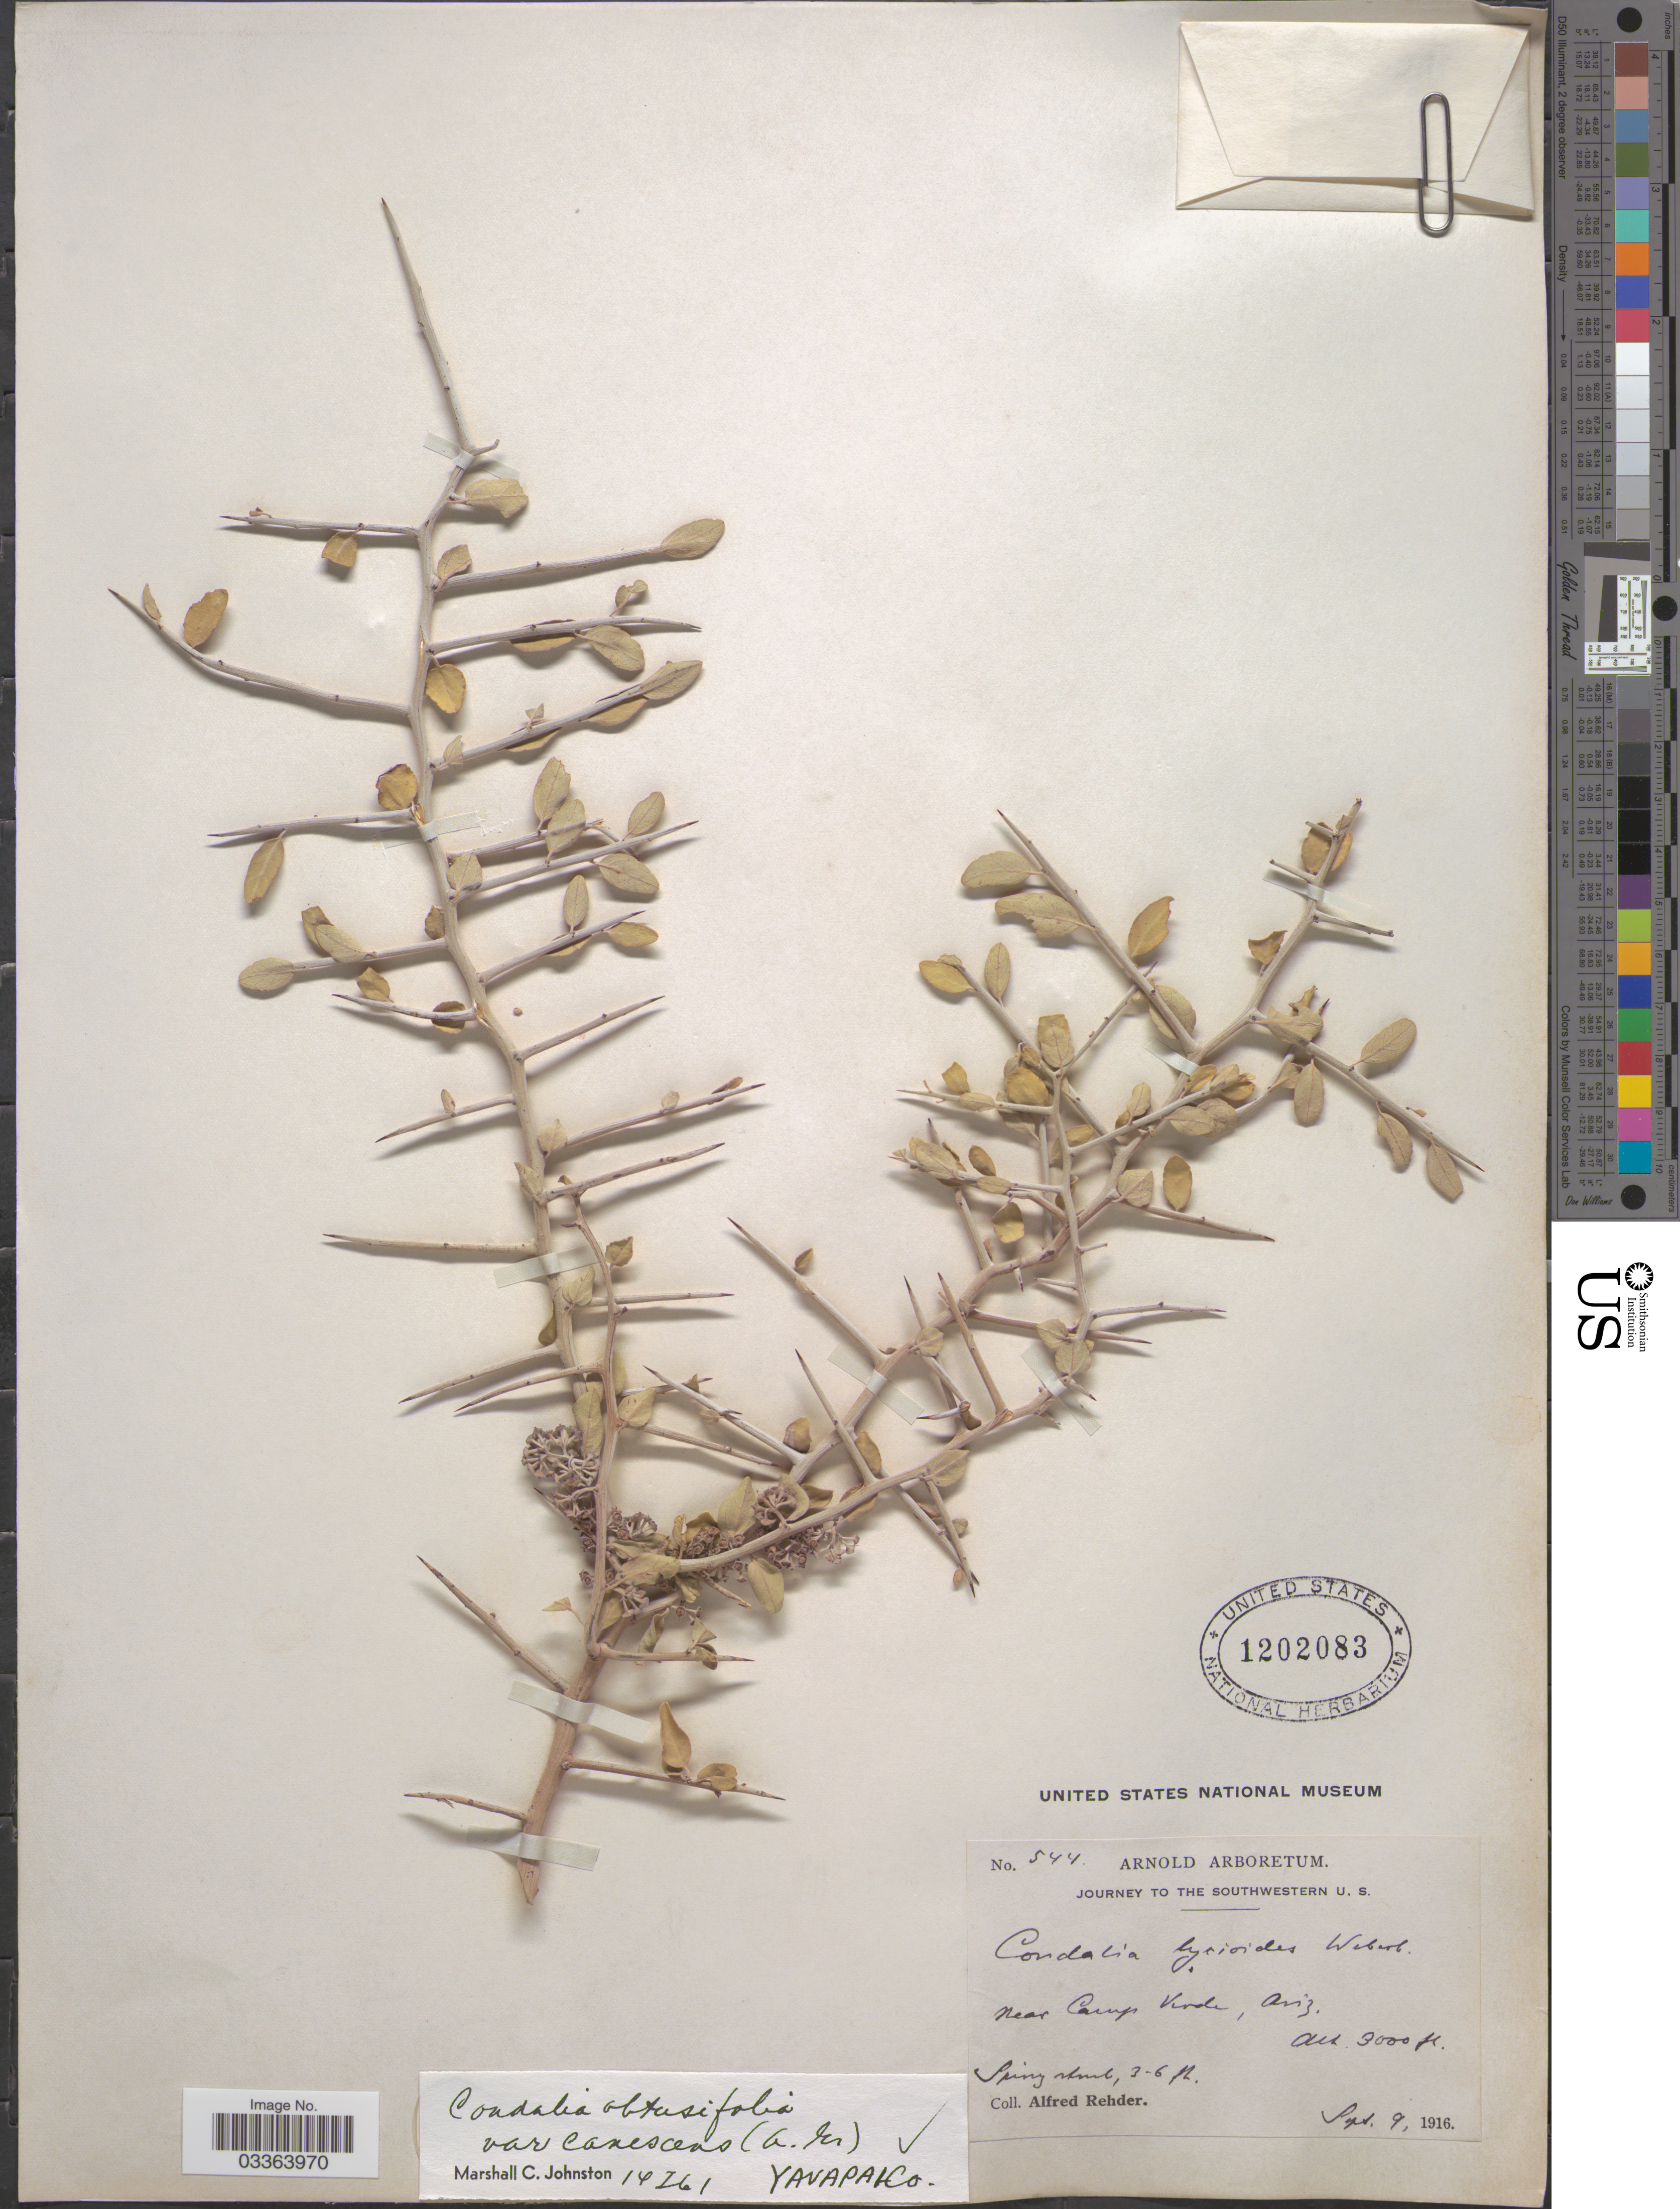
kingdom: Plantae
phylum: Tracheophyta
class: Magnoliopsida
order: Rosales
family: Rhamnaceae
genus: Sarcomphalus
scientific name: Sarcomphalus obtusifolius var. canescens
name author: (A. Gray) Hauenschild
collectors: A. Rehder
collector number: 544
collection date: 1916-09-09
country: United States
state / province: Arizona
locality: The Southwestern. Near Camp Verde.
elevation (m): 914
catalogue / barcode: US 1202083